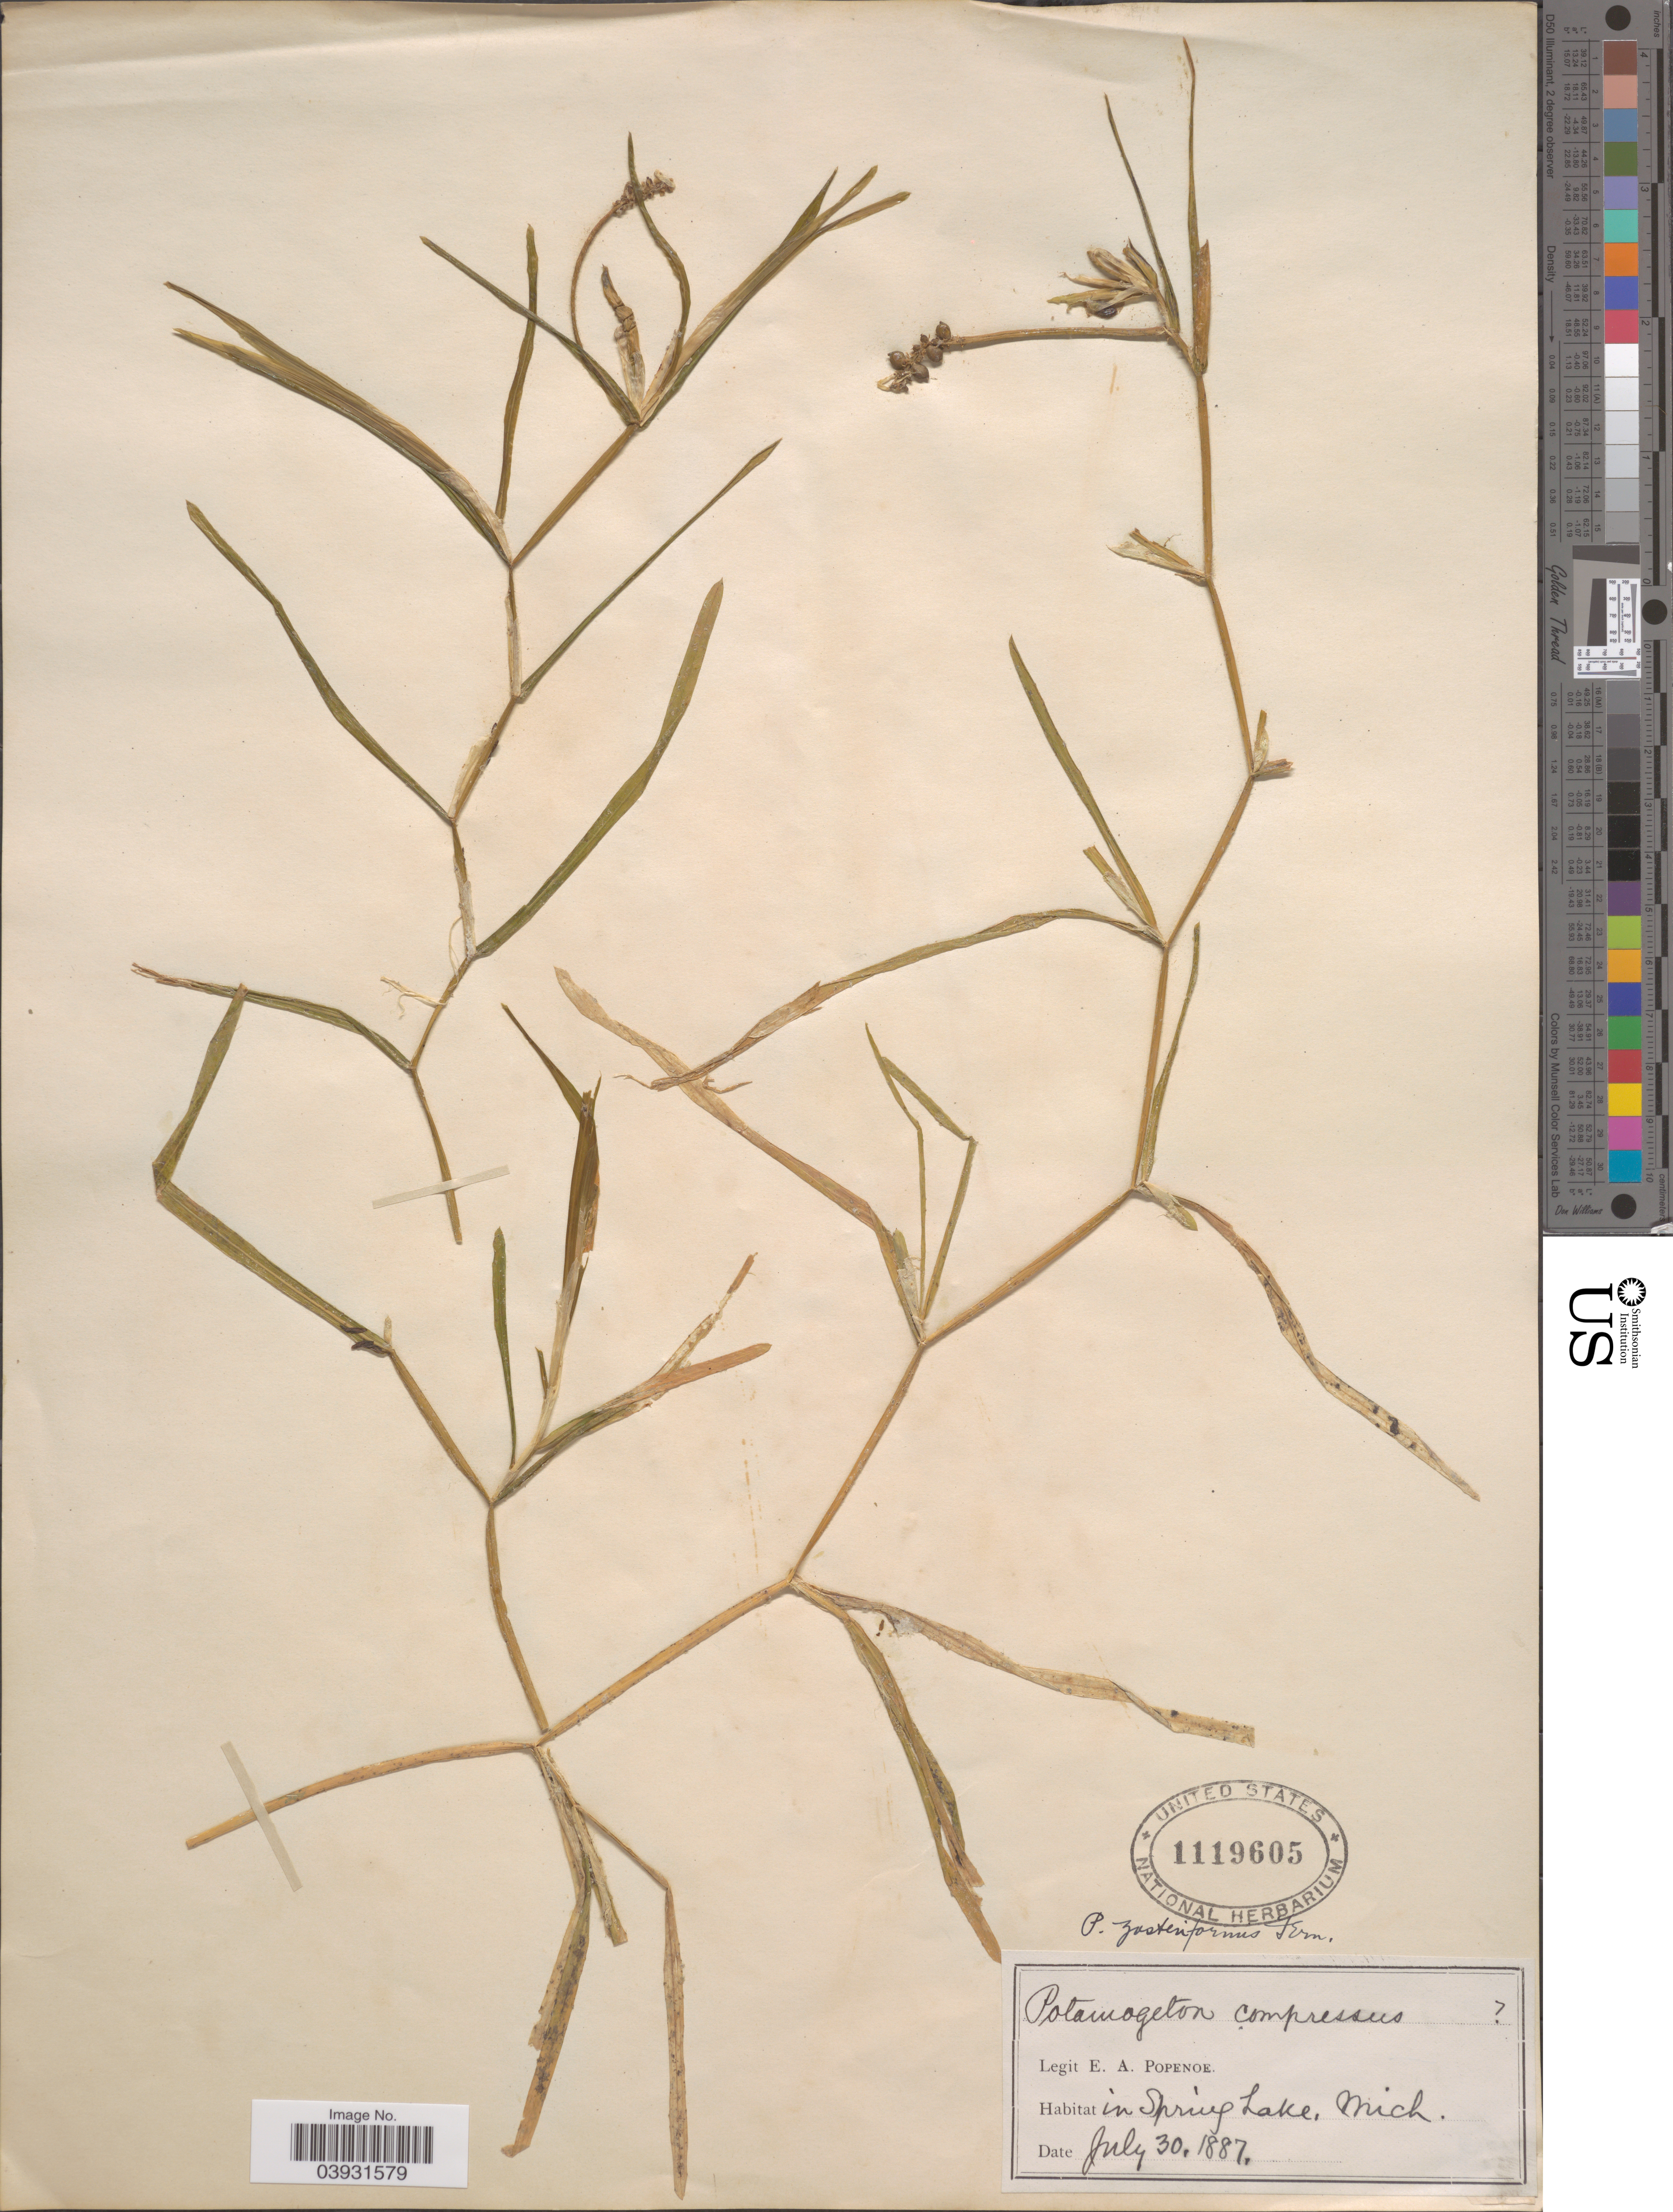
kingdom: Plantae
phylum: Tracheophyta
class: Liliopsida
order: Alismatales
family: Potamogetonaceae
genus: Potamogeton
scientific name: Potamogeton zosterifolius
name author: Schumach.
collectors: E. A. Popenoe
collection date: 1887-07-30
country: United States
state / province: Michigan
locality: In Spring Lake.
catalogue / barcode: US 1119605